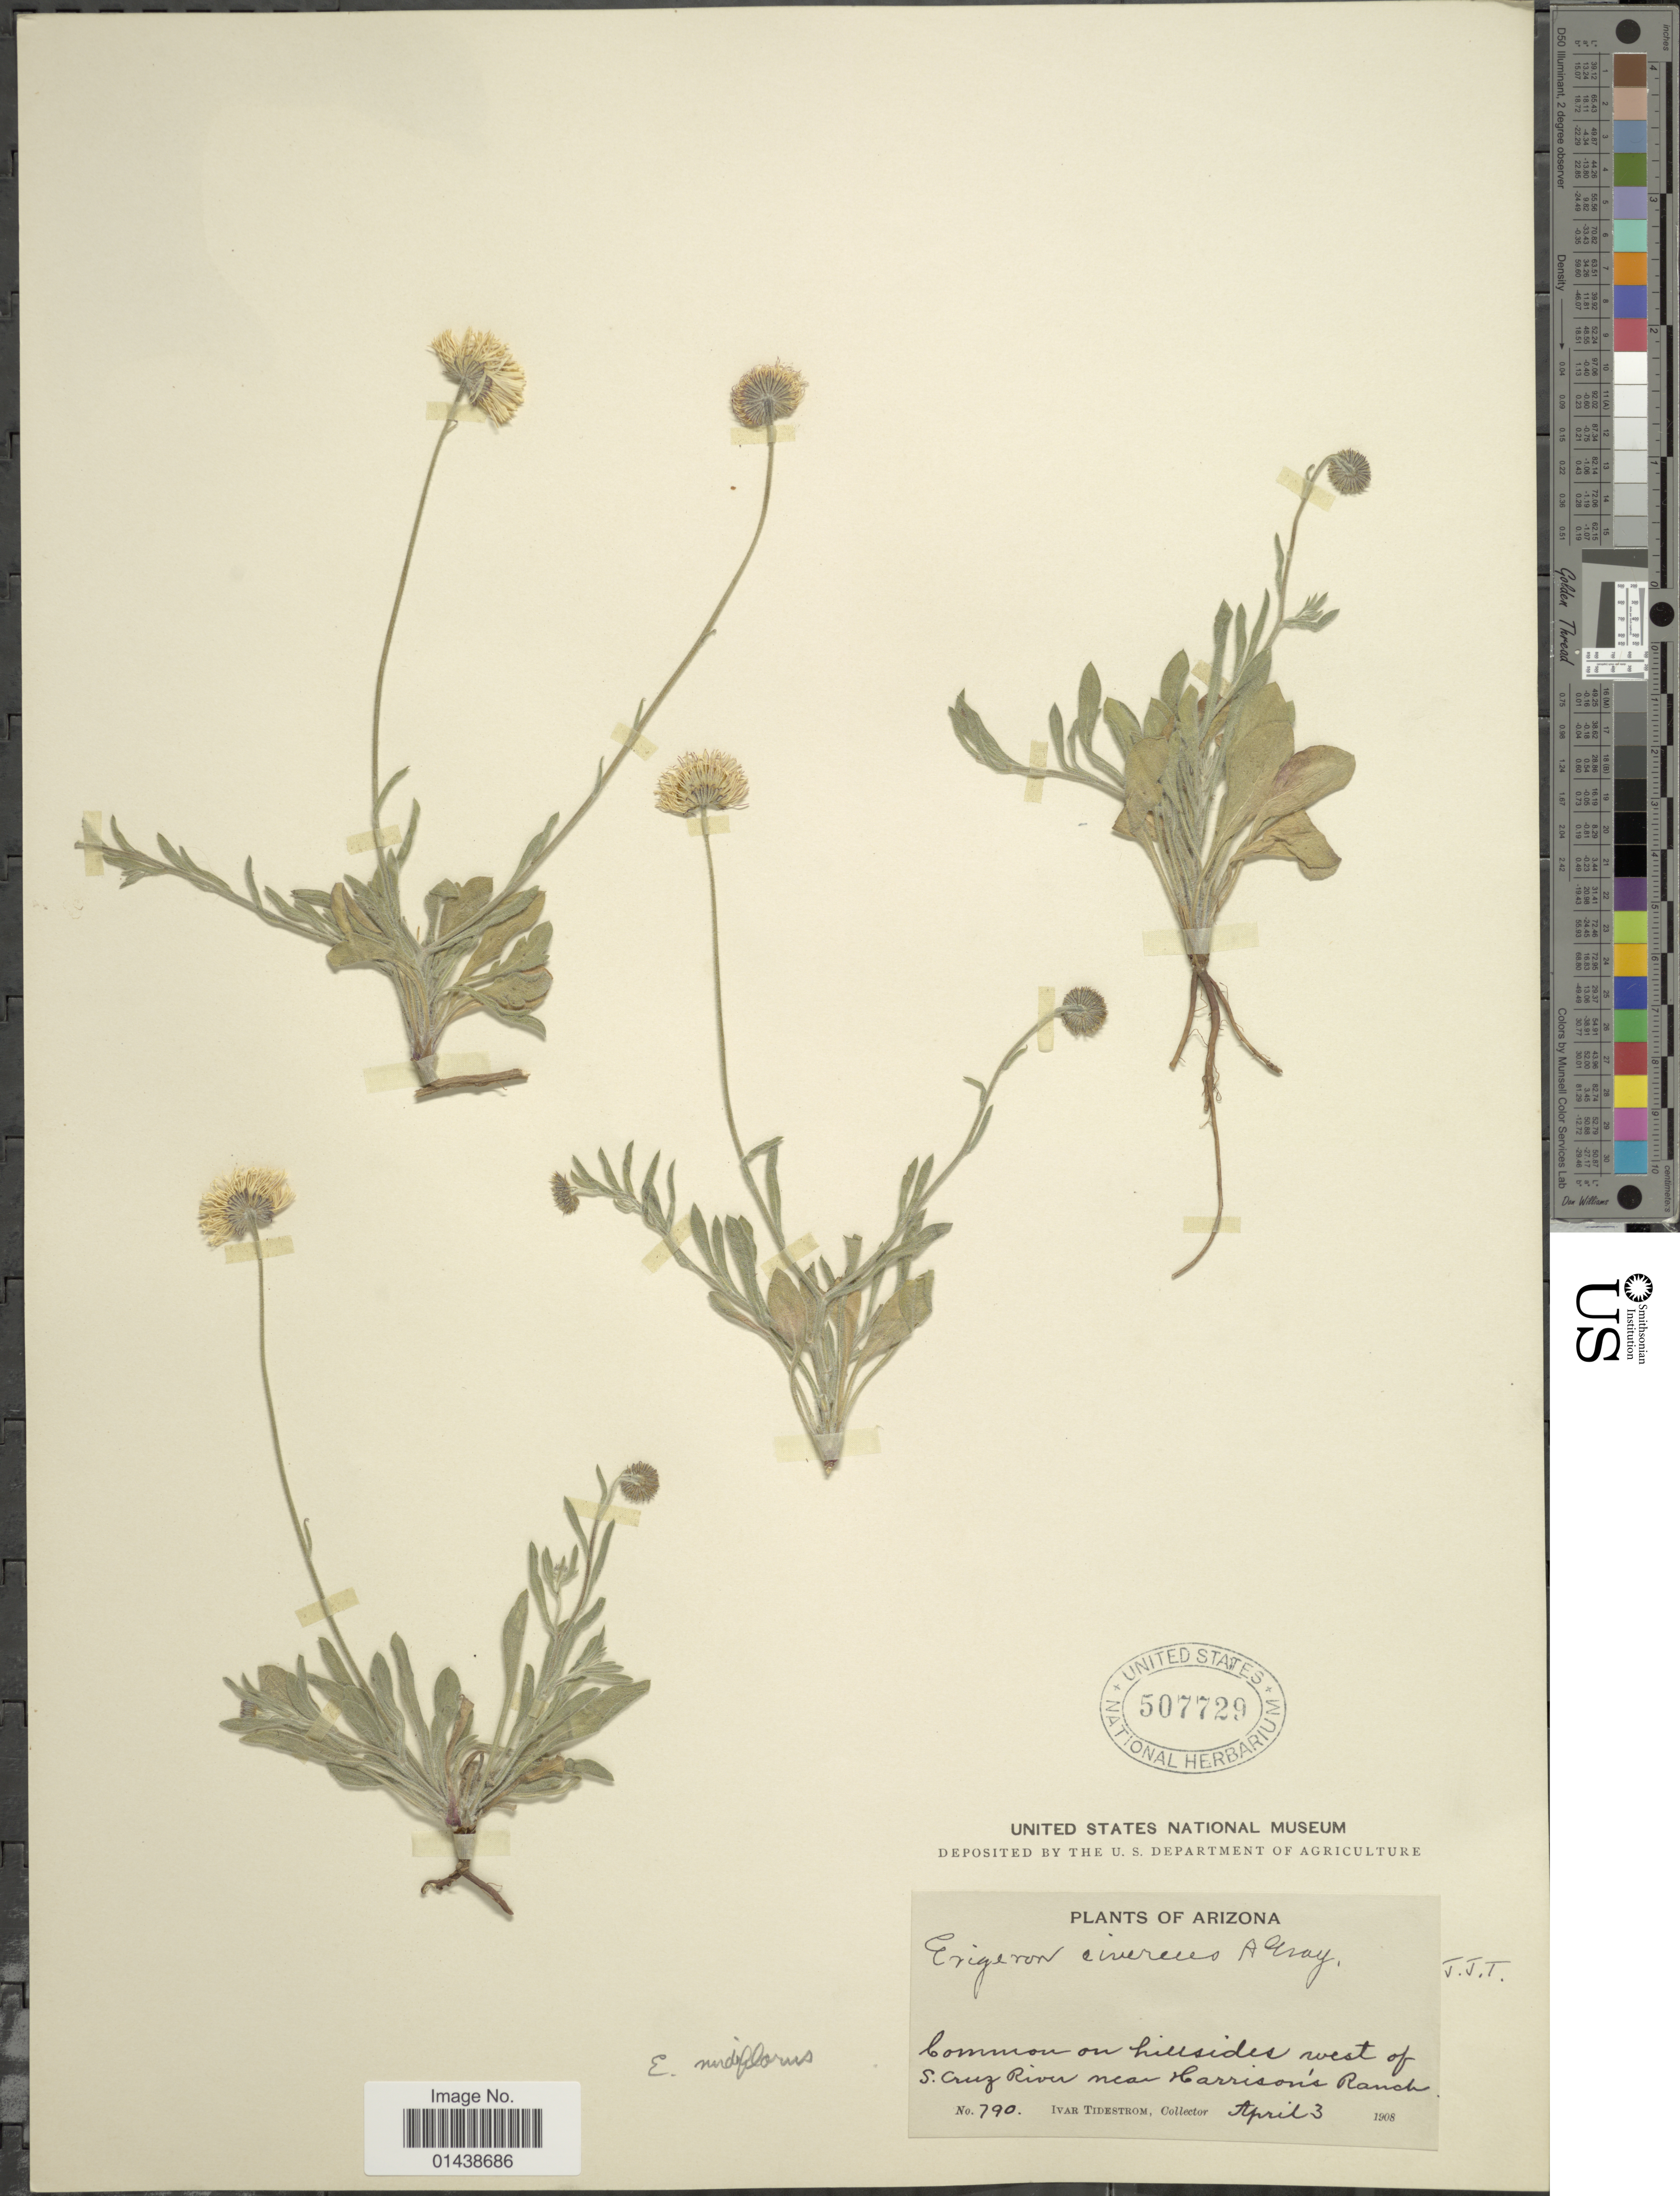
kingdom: Plantae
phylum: Tracheophyta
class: Magnoliopsida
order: Asterales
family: Asteraceae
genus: Erigeron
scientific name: Erigeron nudiflorus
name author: Buckley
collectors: I. F. Tidestrom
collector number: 790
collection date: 1908-04-03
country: United States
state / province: Arizona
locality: West of S. Cruz River near Harrison's Ranch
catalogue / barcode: US 507729